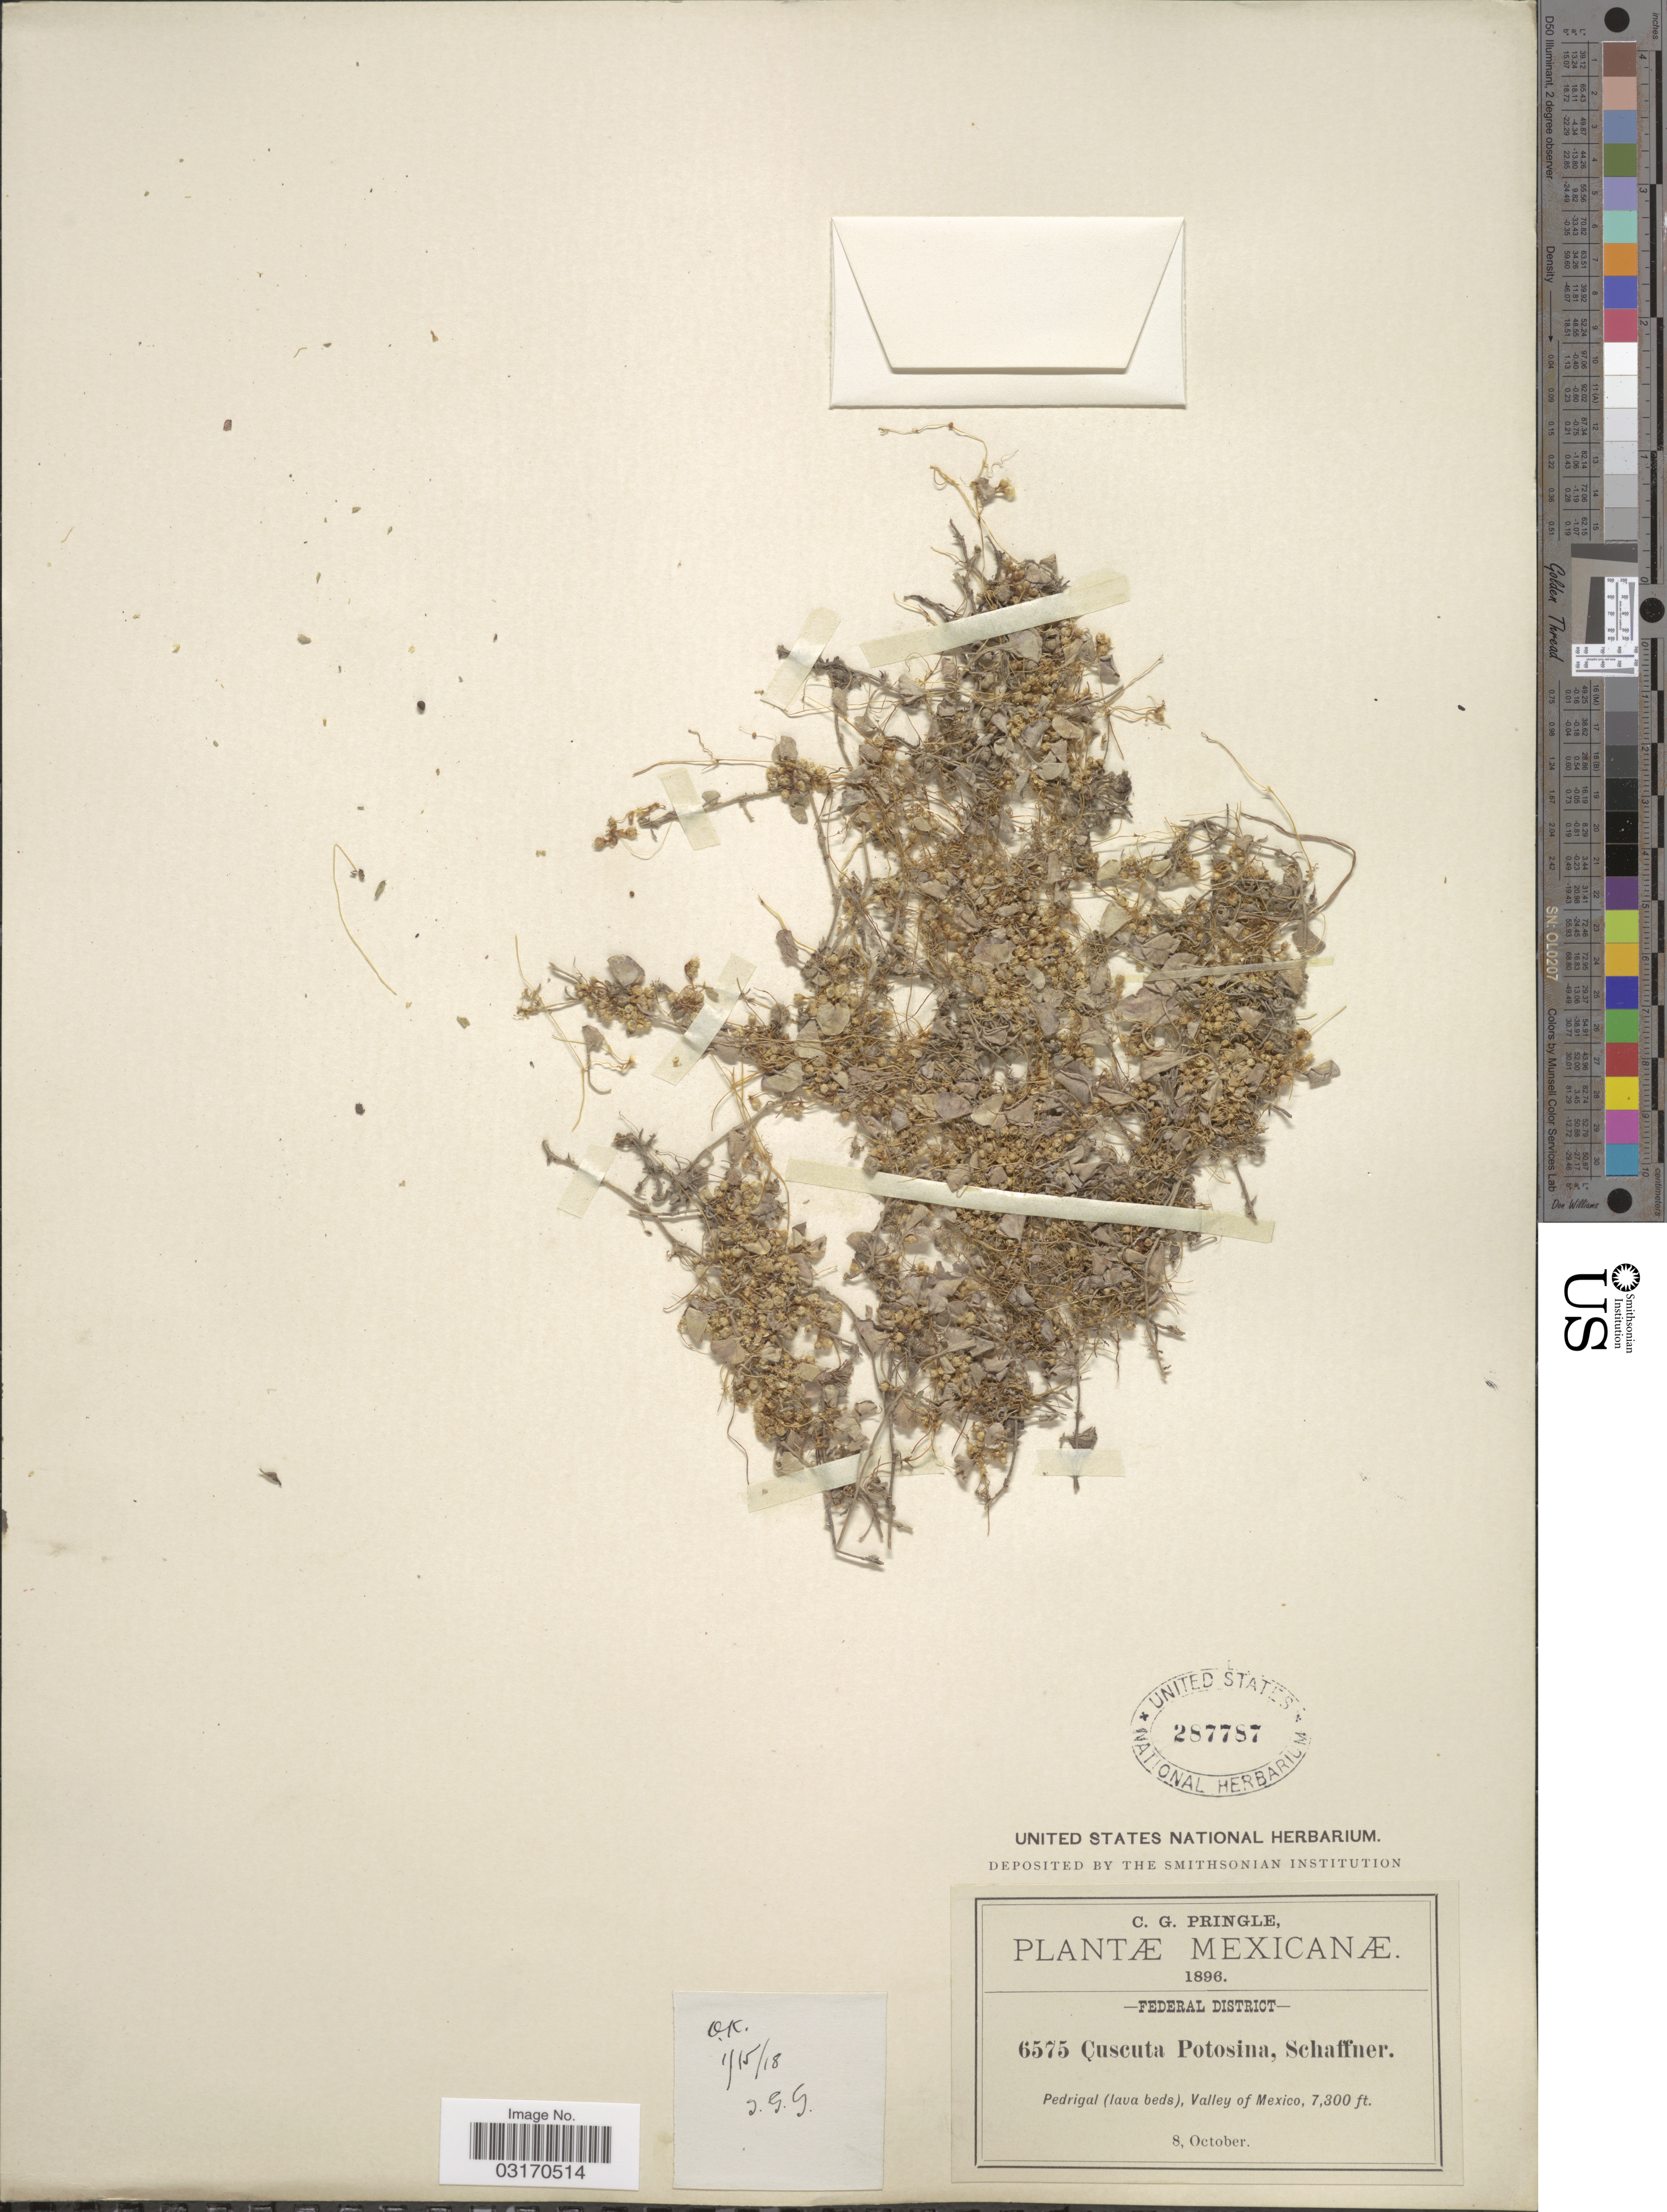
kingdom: Plantae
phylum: Tracheophyta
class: Magnoliopsida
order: Solanales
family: Convolvulaceae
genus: Cuscuta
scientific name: Cuscuta potosina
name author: W. Schaffn. ex Engelm. in S. Watson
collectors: C. G. Pringle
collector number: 6575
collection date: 1896-10-08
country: Mexico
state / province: Distrito Federal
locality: Federal District. Pedrigal (lava beds), Valley of Mexico.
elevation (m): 2225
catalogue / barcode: US 287787